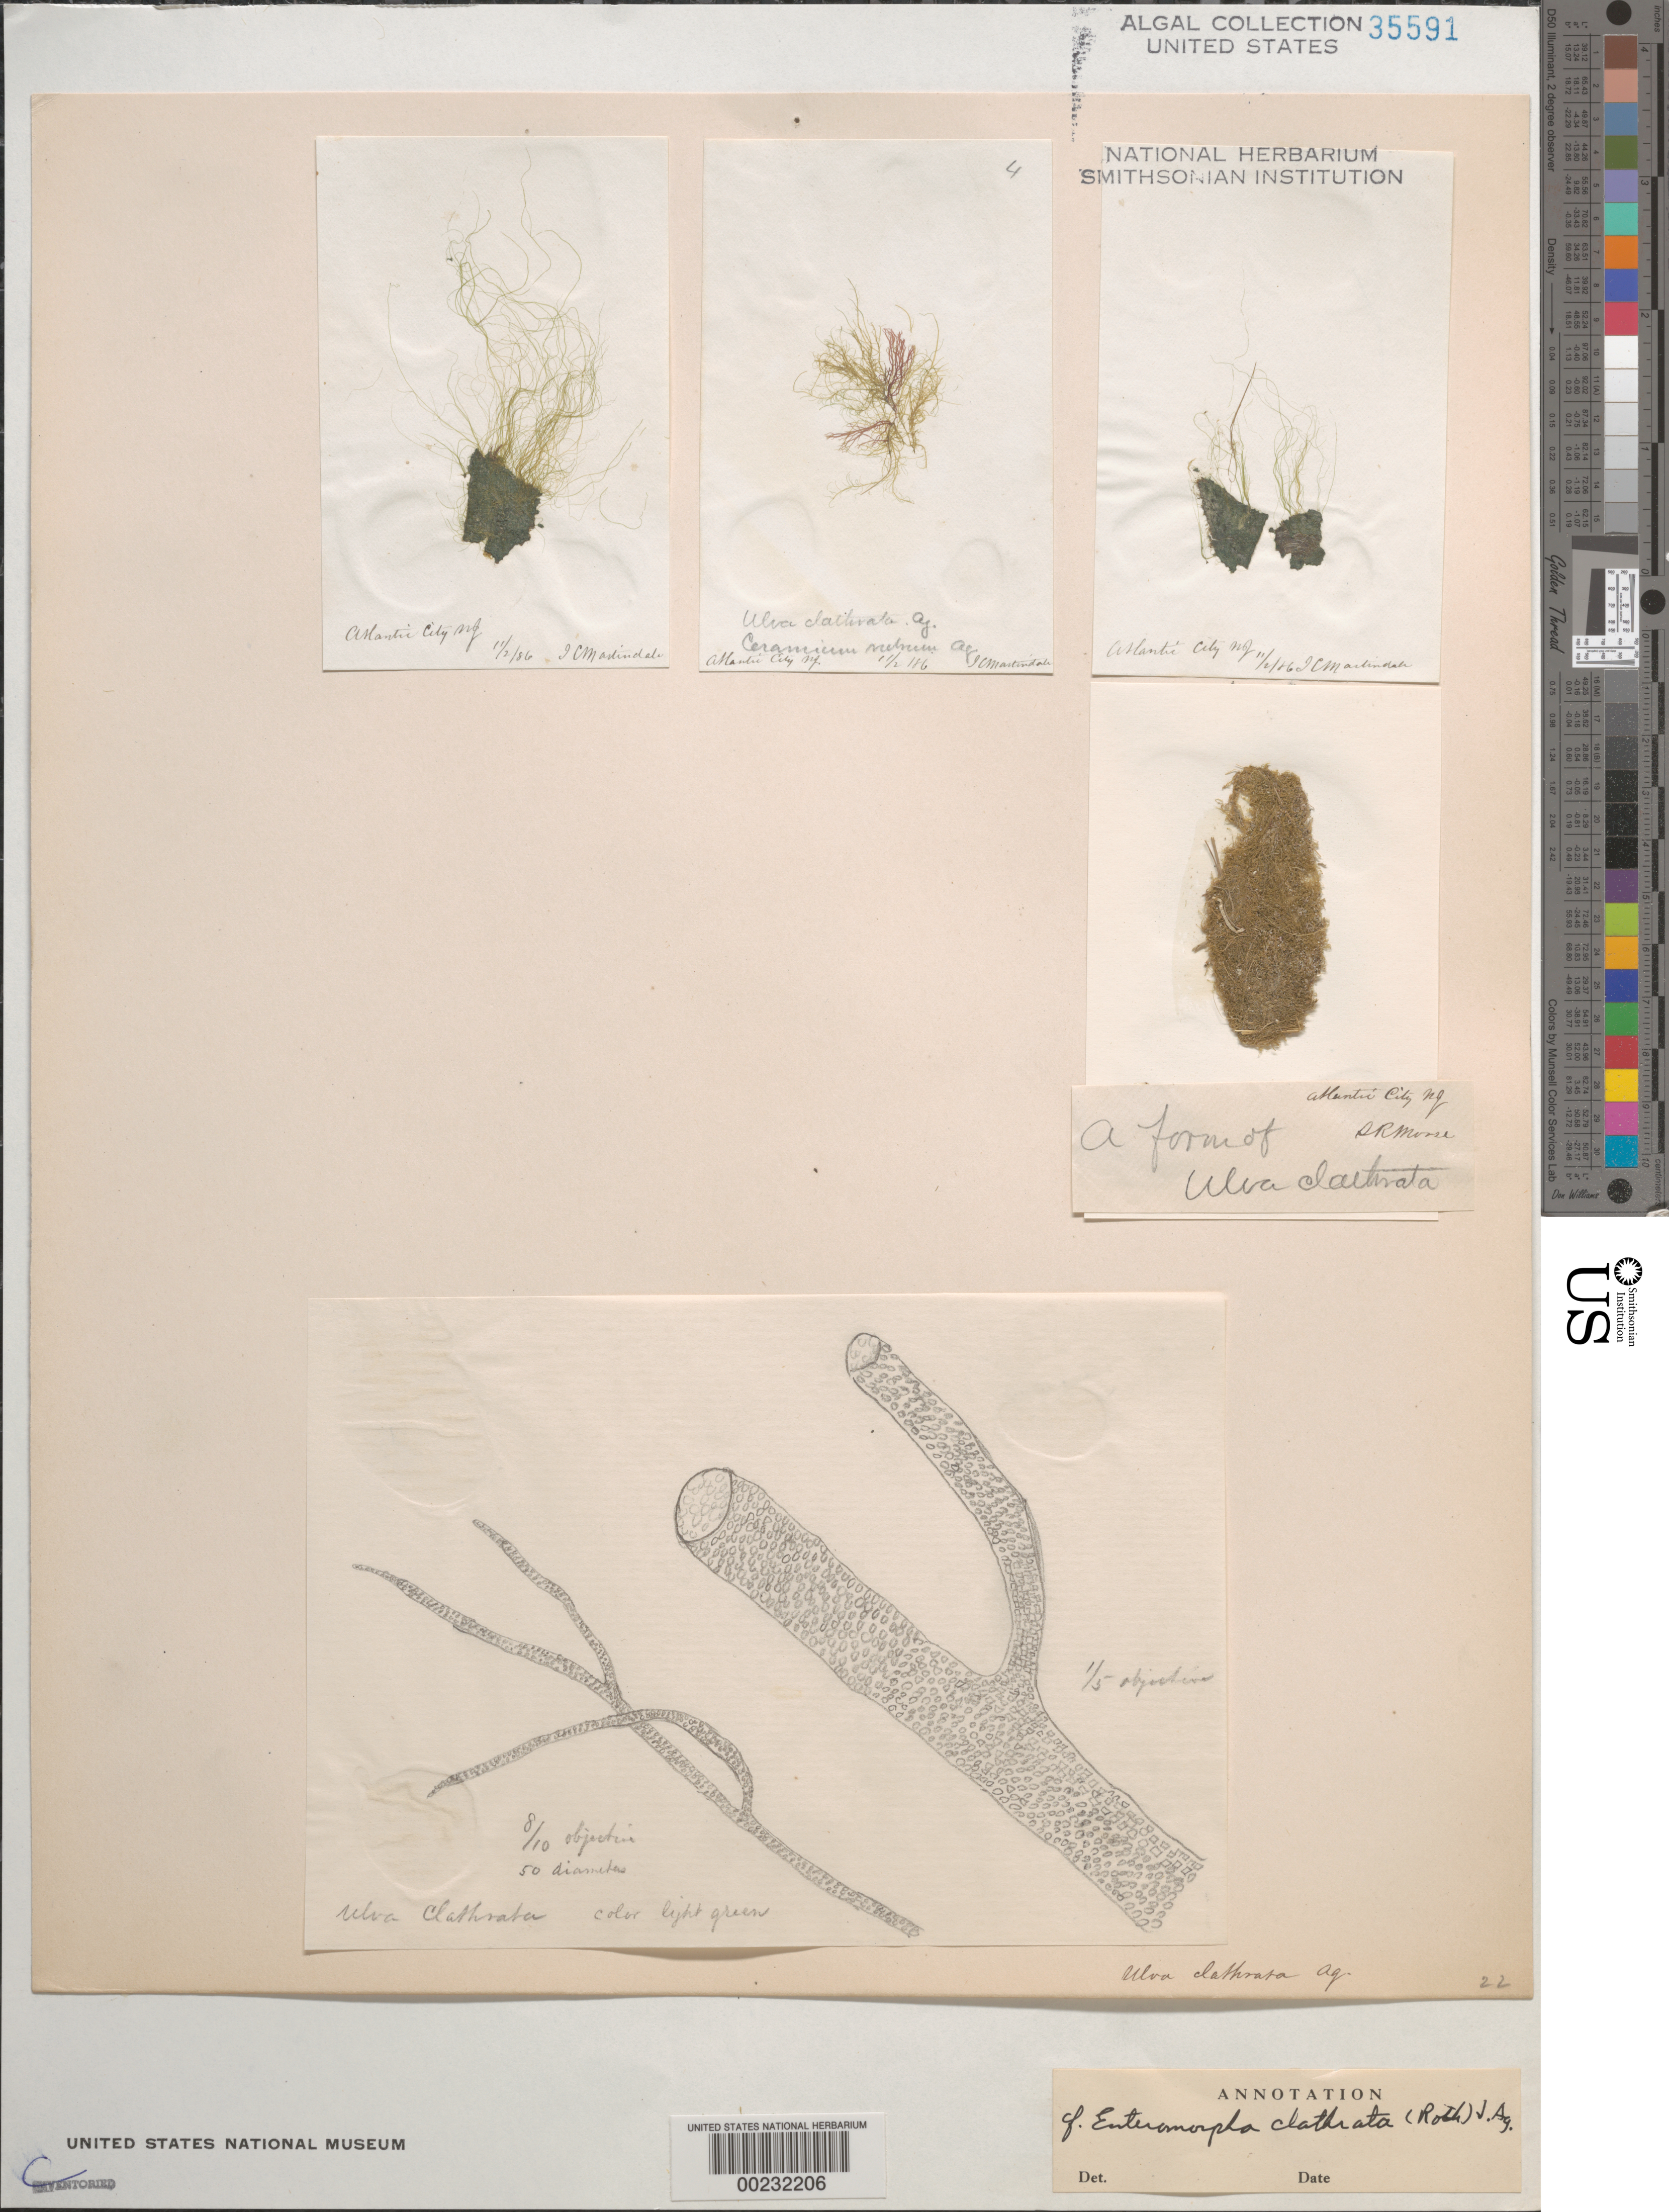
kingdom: Plantae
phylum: Chlorophyta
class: Ulvophyceae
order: Cladophorales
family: Cladophoraceae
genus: Cladophora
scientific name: Cladophora vagabunda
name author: (L.) C. Hoek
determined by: Algae name updating Project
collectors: I. C. Martindale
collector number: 4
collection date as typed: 02 Nov 1886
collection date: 1886-11-02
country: United States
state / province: New Jersey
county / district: Atlantic County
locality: Atlantic City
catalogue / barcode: US 35591